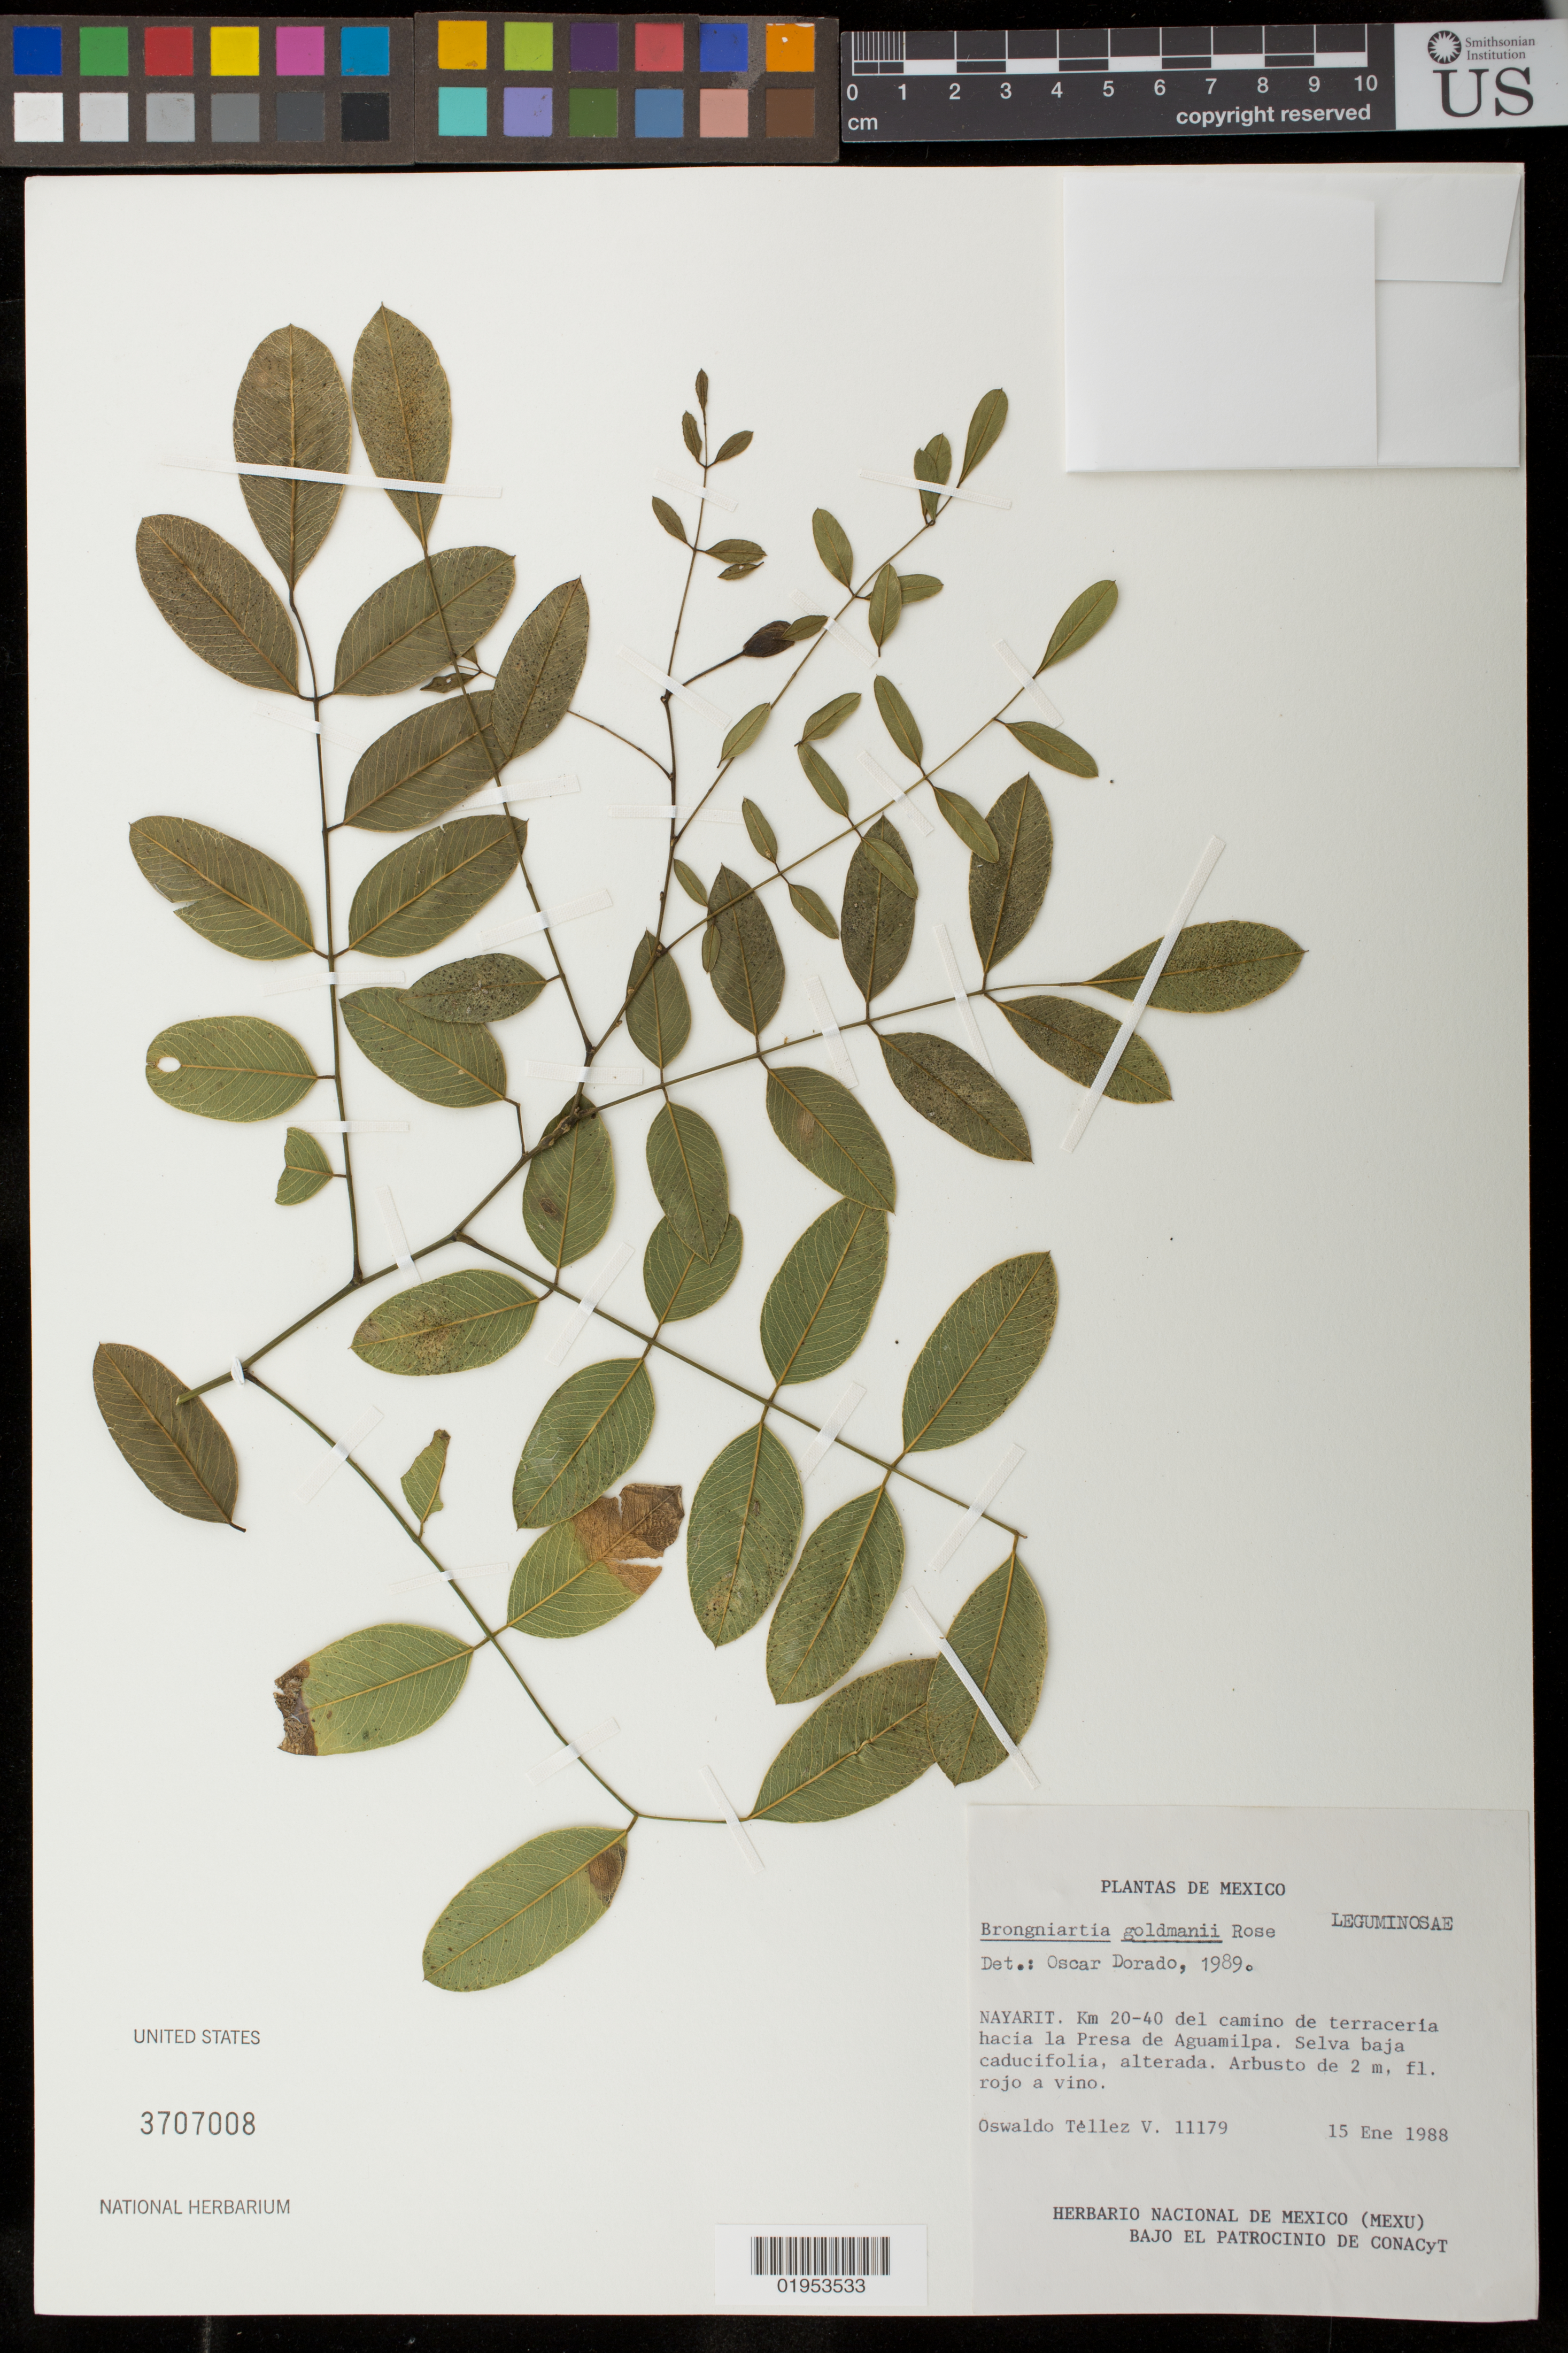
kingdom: Plantae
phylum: Tracheophyta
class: Magnoliopsida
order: Fabales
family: Fabaceae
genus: Brongniartia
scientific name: Brongniartia goldmanii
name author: Rose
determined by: Dorado, O. R.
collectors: O. Téllez V.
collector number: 11179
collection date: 1988-01-15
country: Mexico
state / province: Nayarit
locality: km 20-40 del camino de terracería hacia la Presa de Aguamilpa.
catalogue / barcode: US 3707008